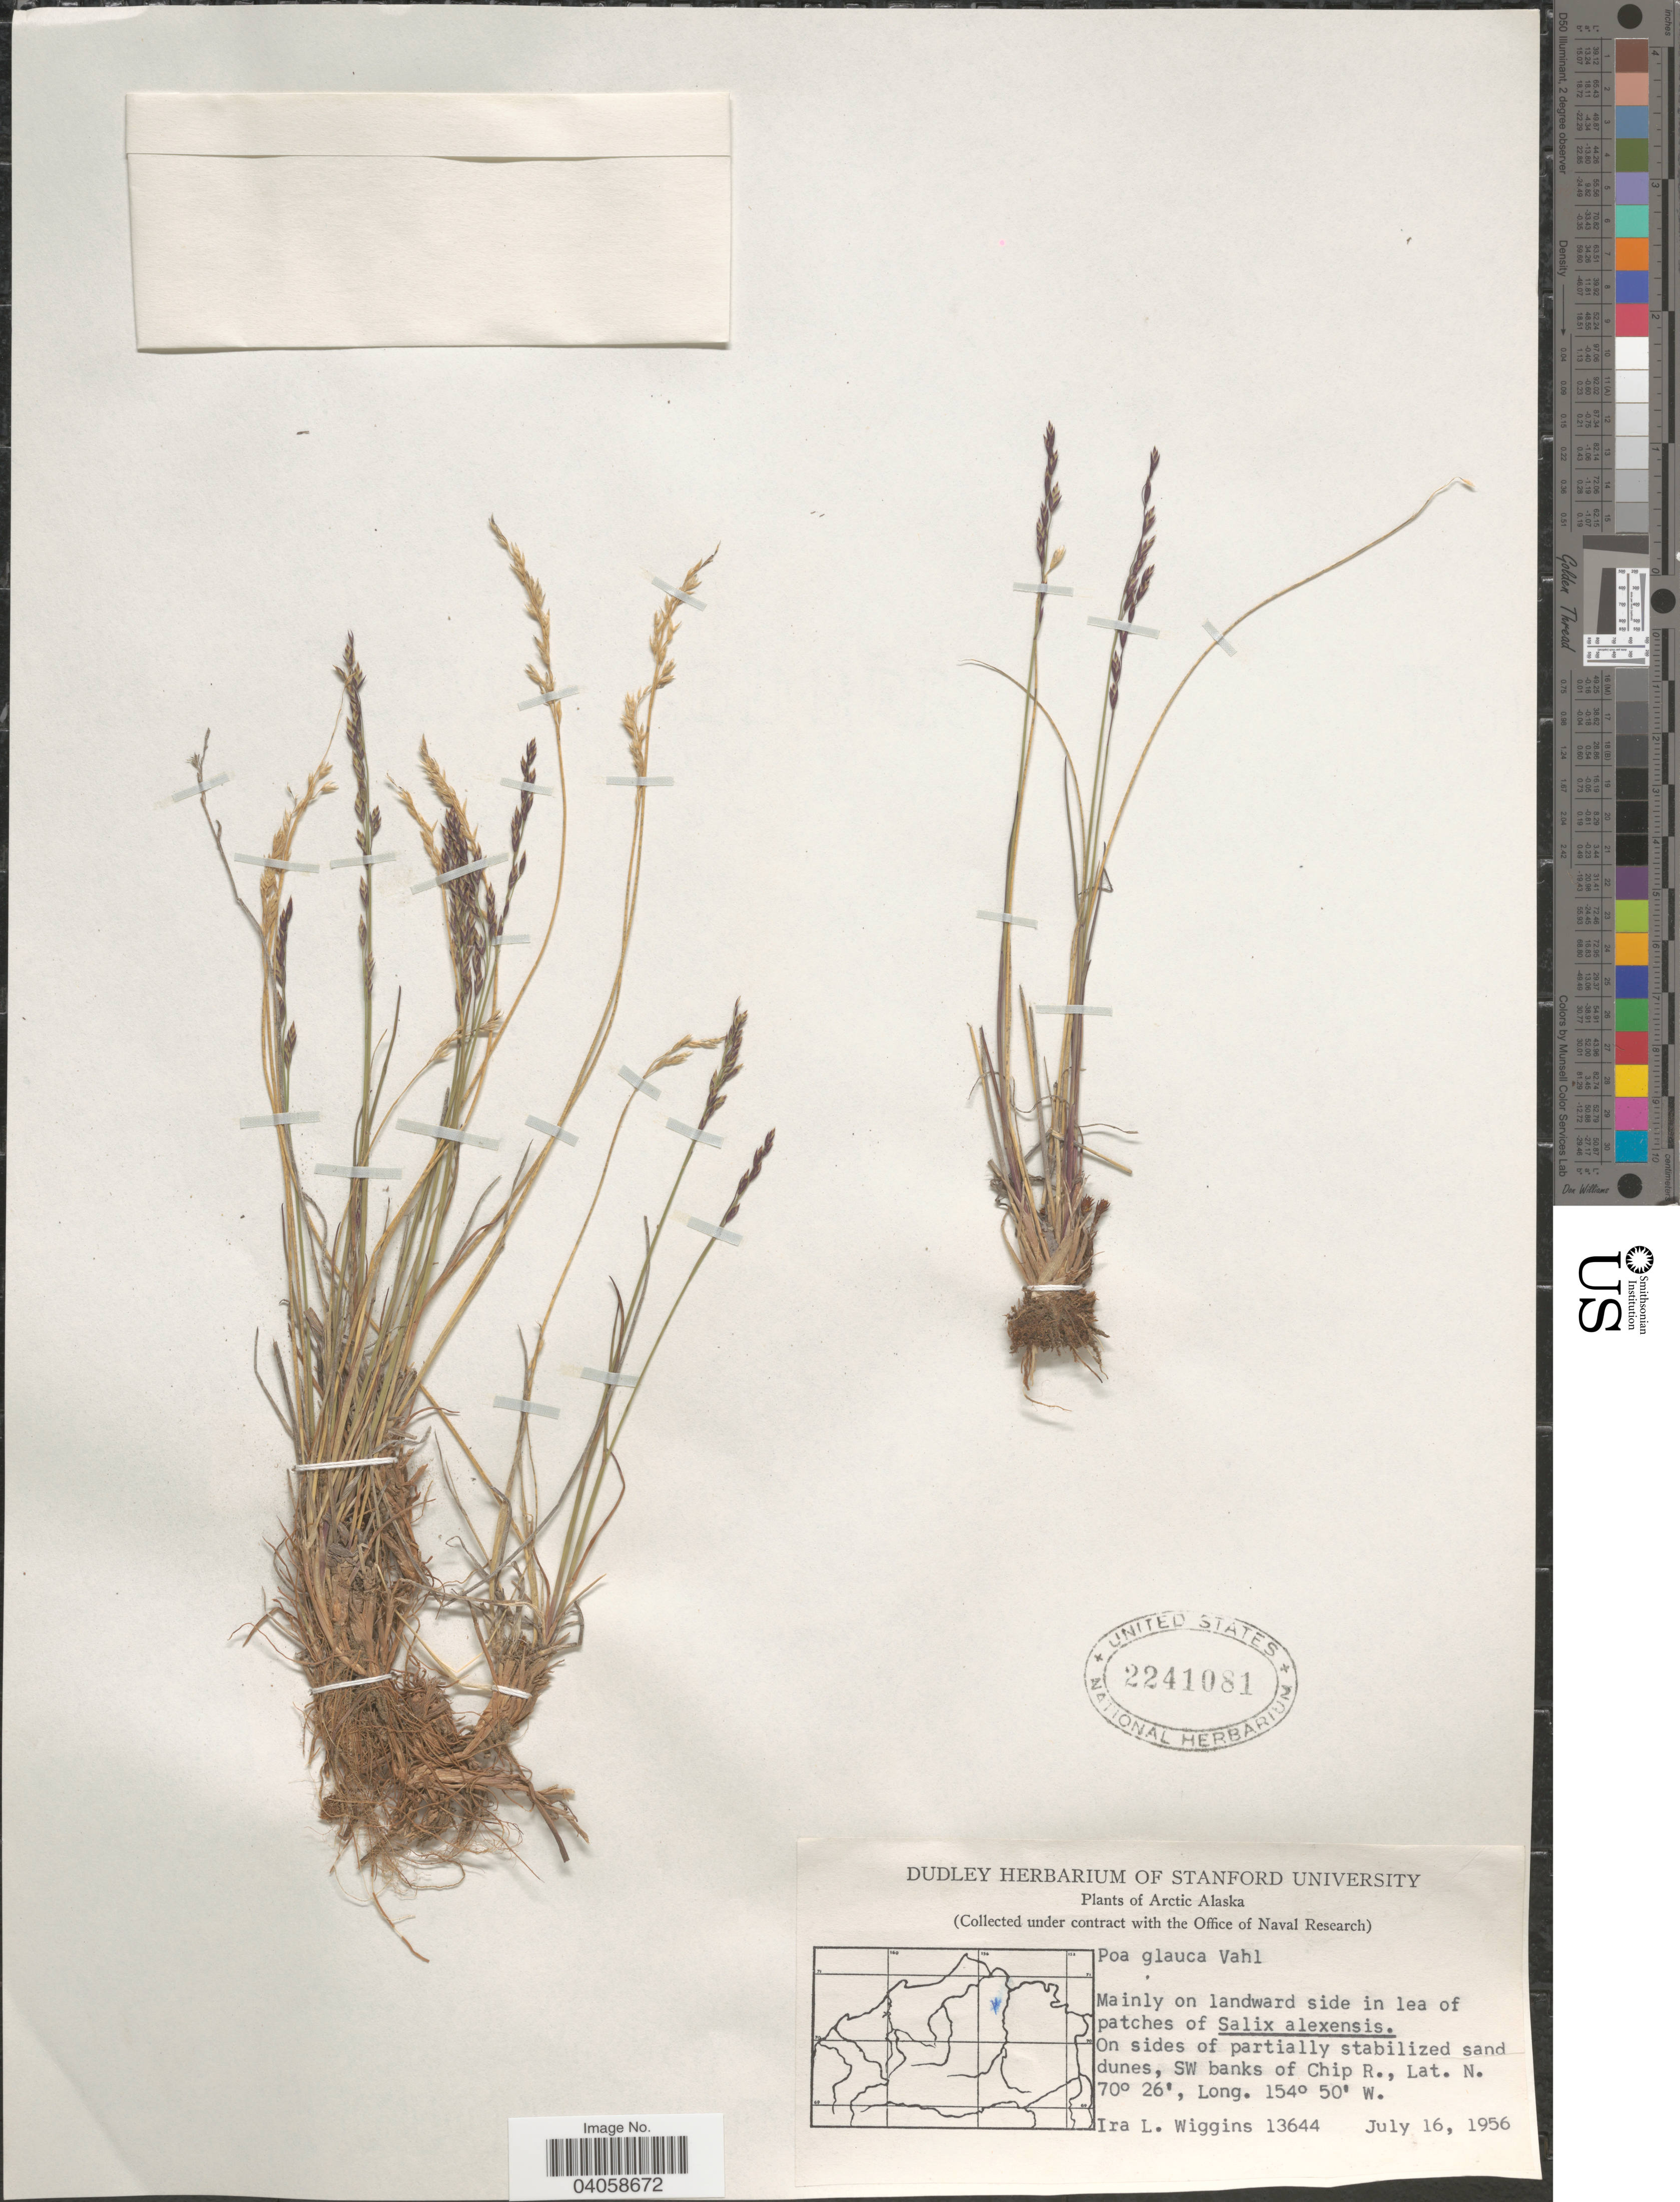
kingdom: Plantae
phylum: Tracheophyta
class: Liliopsida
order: Poales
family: Poaceae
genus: Poa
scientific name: Poa glauca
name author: Vahl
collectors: I. L. Wiggins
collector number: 13644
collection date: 1956-07-16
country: United States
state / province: Alaska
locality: Arctic Alaska. On sides of partially stabilized sand dunes, SW banks of Chip R.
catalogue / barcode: US 2241081